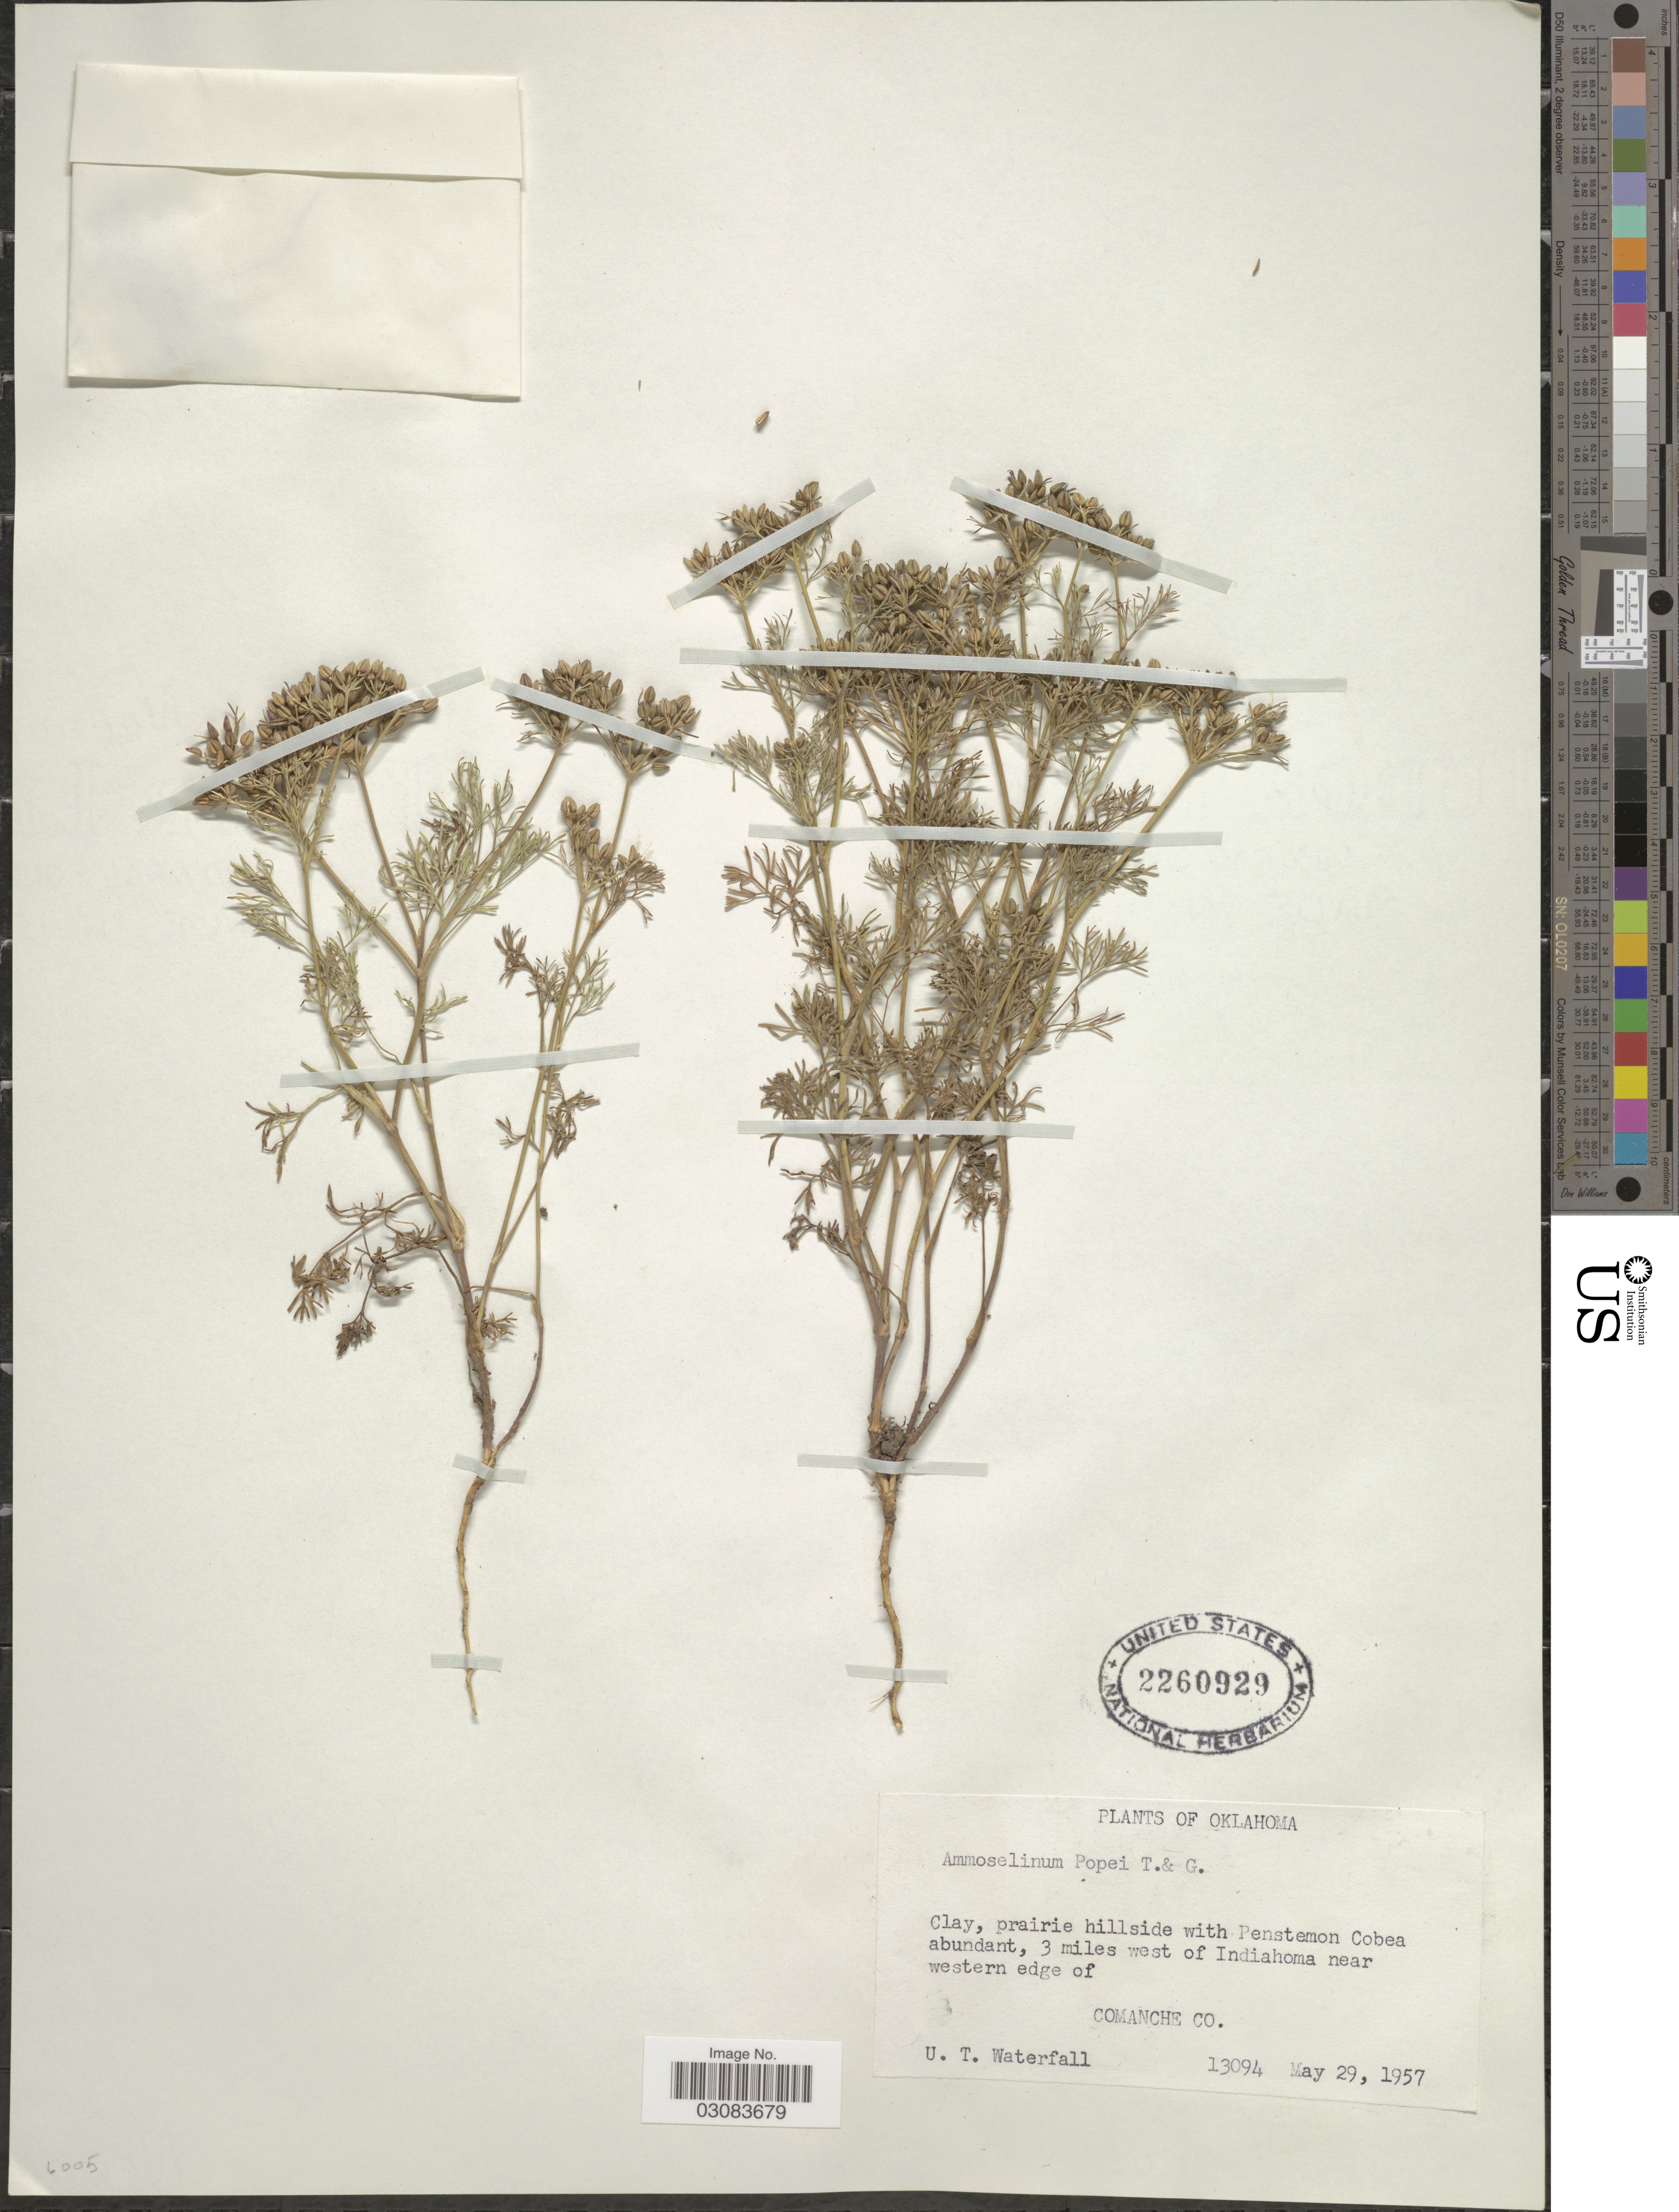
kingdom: Plantae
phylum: Tracheophyta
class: Magnoliopsida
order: Apiales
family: Apiaceae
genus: Ammoselinum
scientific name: Ammoselinum popei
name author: Torr. & A. Gray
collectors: U. T. Waterfall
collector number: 13094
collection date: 1957-05-29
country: United States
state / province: Oklahoma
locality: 3 miles west of Indiahoma near western edge of Comanche Co.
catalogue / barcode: US 2260929